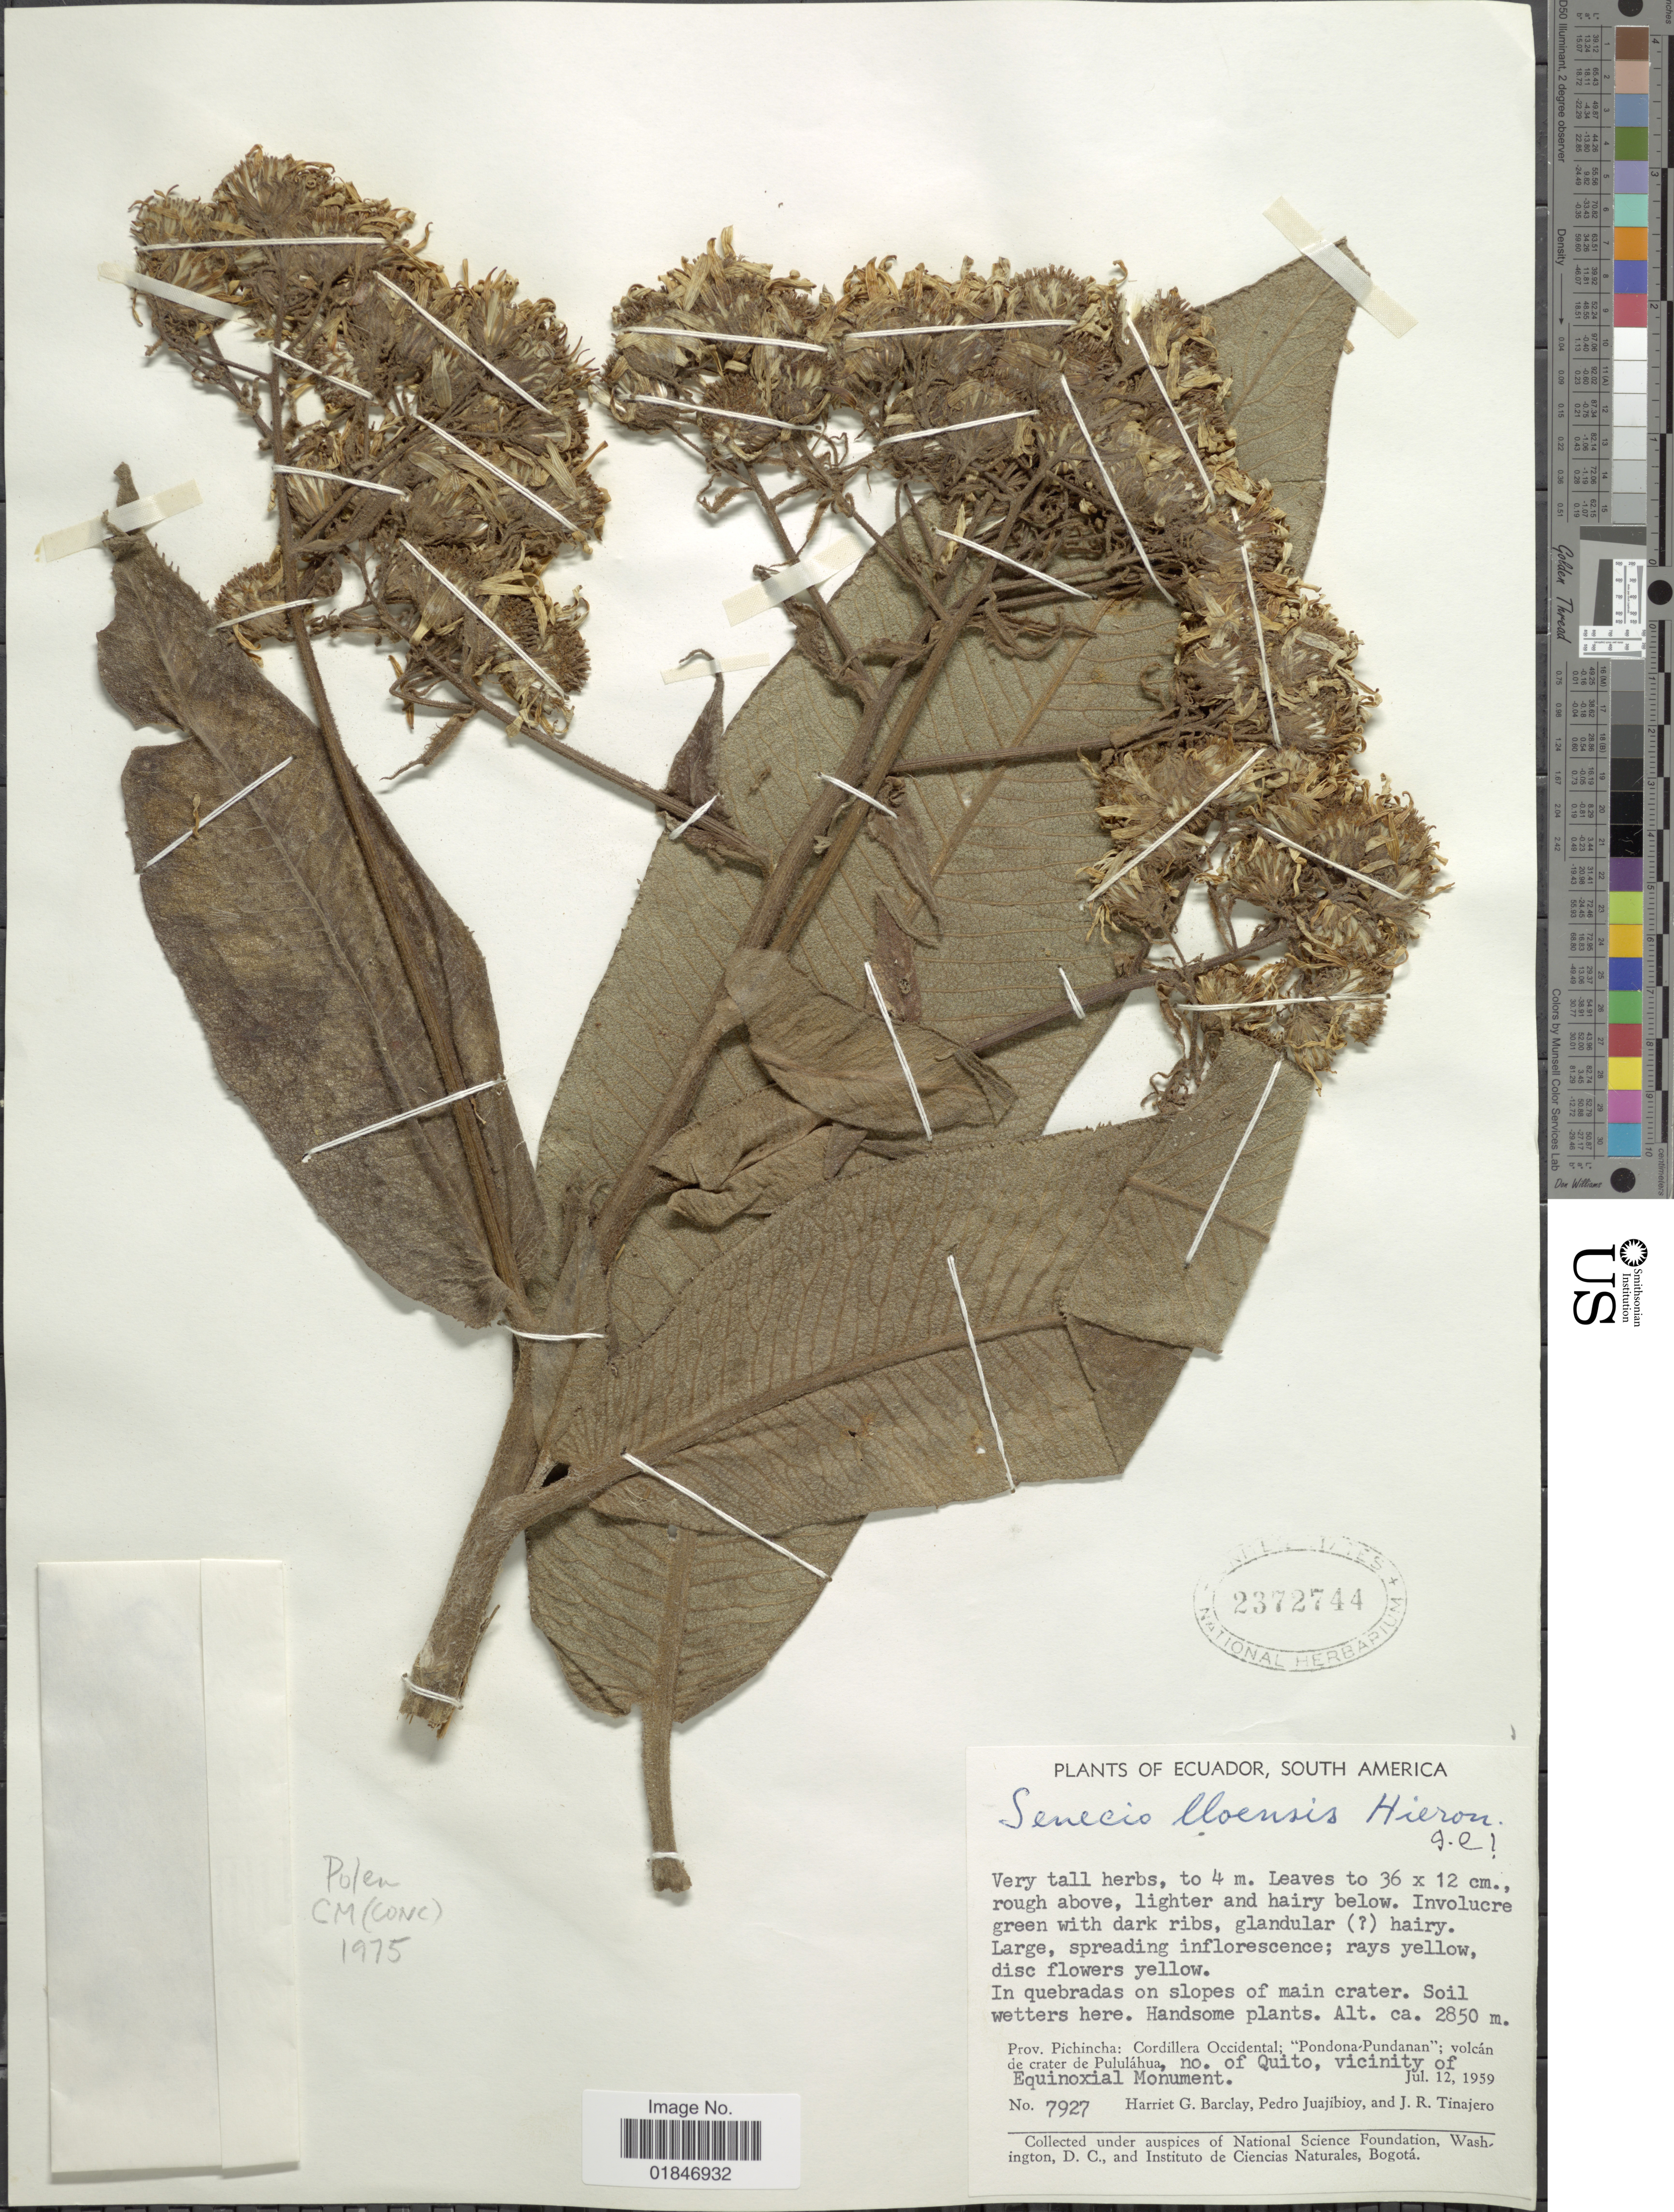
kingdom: Plantae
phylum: Tracheophyta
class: Magnoliopsida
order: Asterales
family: Asteraceae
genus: Dendrophorbium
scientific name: Dendrophorbium iloense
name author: (Hieron.) C. Jeffrey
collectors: H. G. Barclay, P. Juajibioy & J. Tinajero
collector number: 7927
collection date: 1959-07-12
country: Ecuador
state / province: Pichincha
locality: Prov. Pichincha: Cordiller Occidental: "Pondona-Pundanan"; volcan de crater de Pululahua, no. of Quito, vicinity of Equinoxial Monument.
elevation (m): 2850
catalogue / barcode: US 2372744